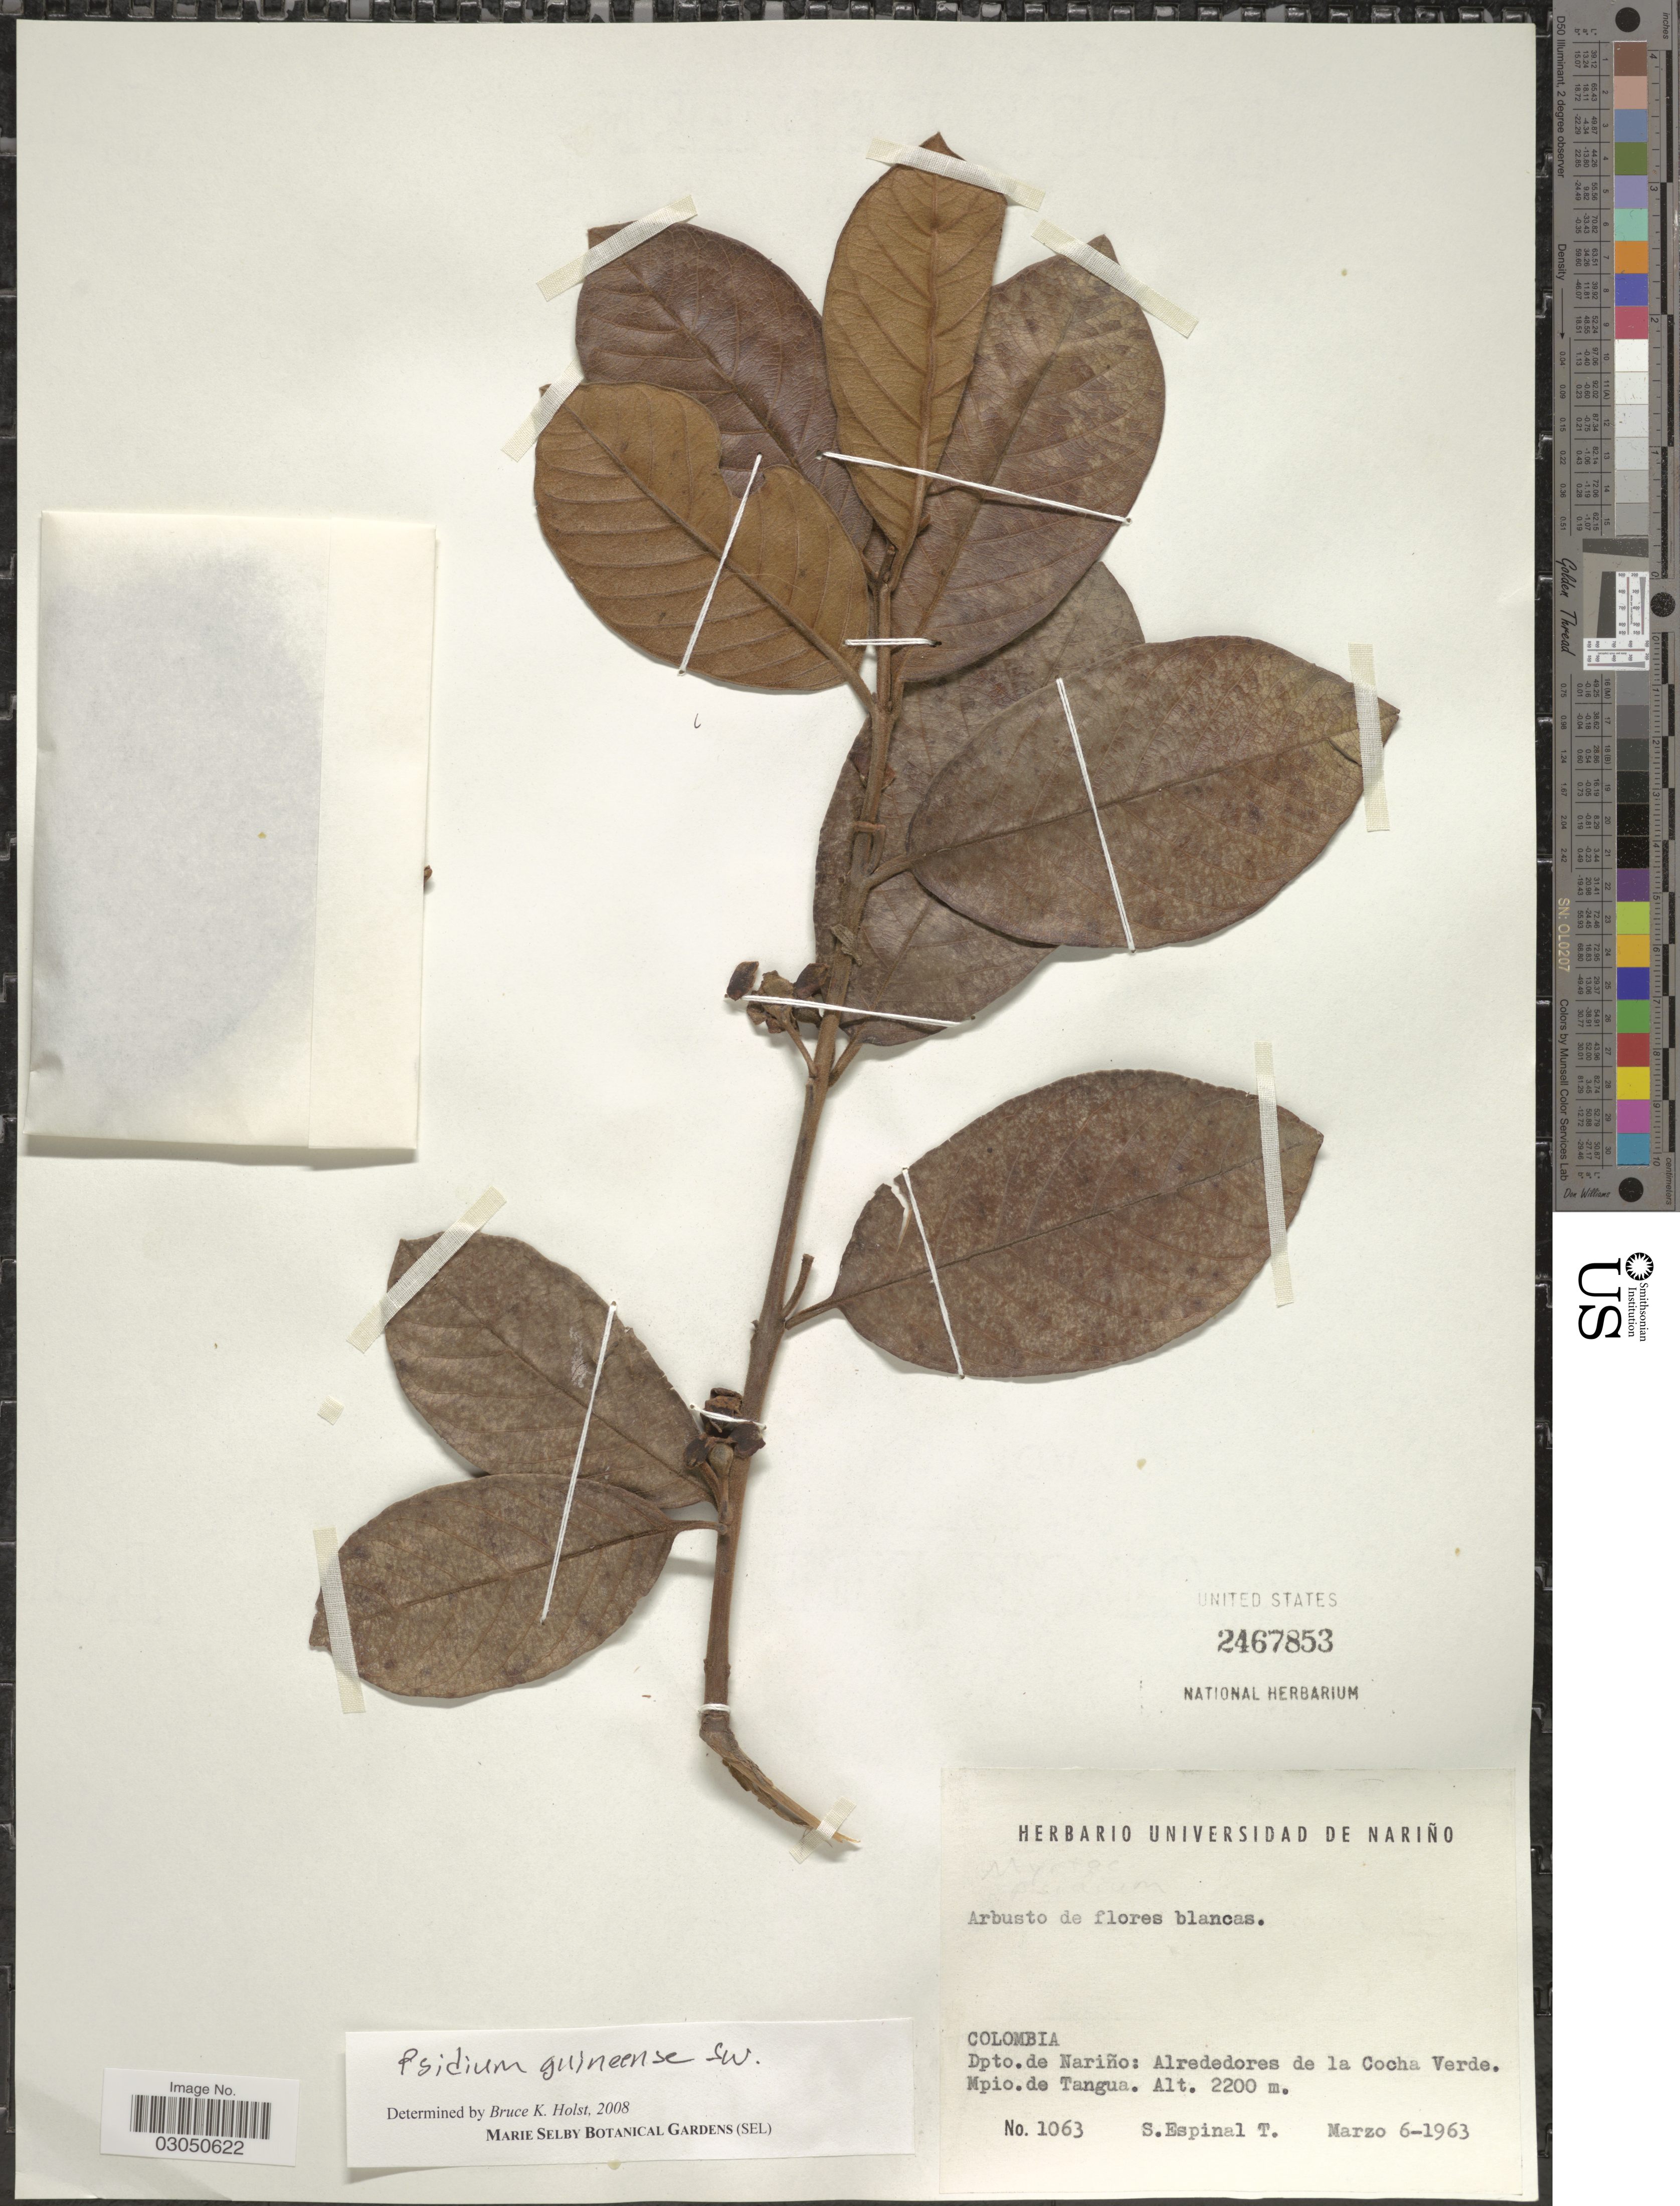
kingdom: Plantae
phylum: Tracheophyta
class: Magnoliopsida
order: Myrtales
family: Myrtaceae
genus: Psidium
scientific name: Psidium guineense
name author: Sw.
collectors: S. Espinal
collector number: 1063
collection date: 1963-03-06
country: Colombia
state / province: Nariño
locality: Dpto. de Nariño: Alrededores de la Cocha Verde. Mpio. de Tangua.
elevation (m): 2200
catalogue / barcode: US 2467853